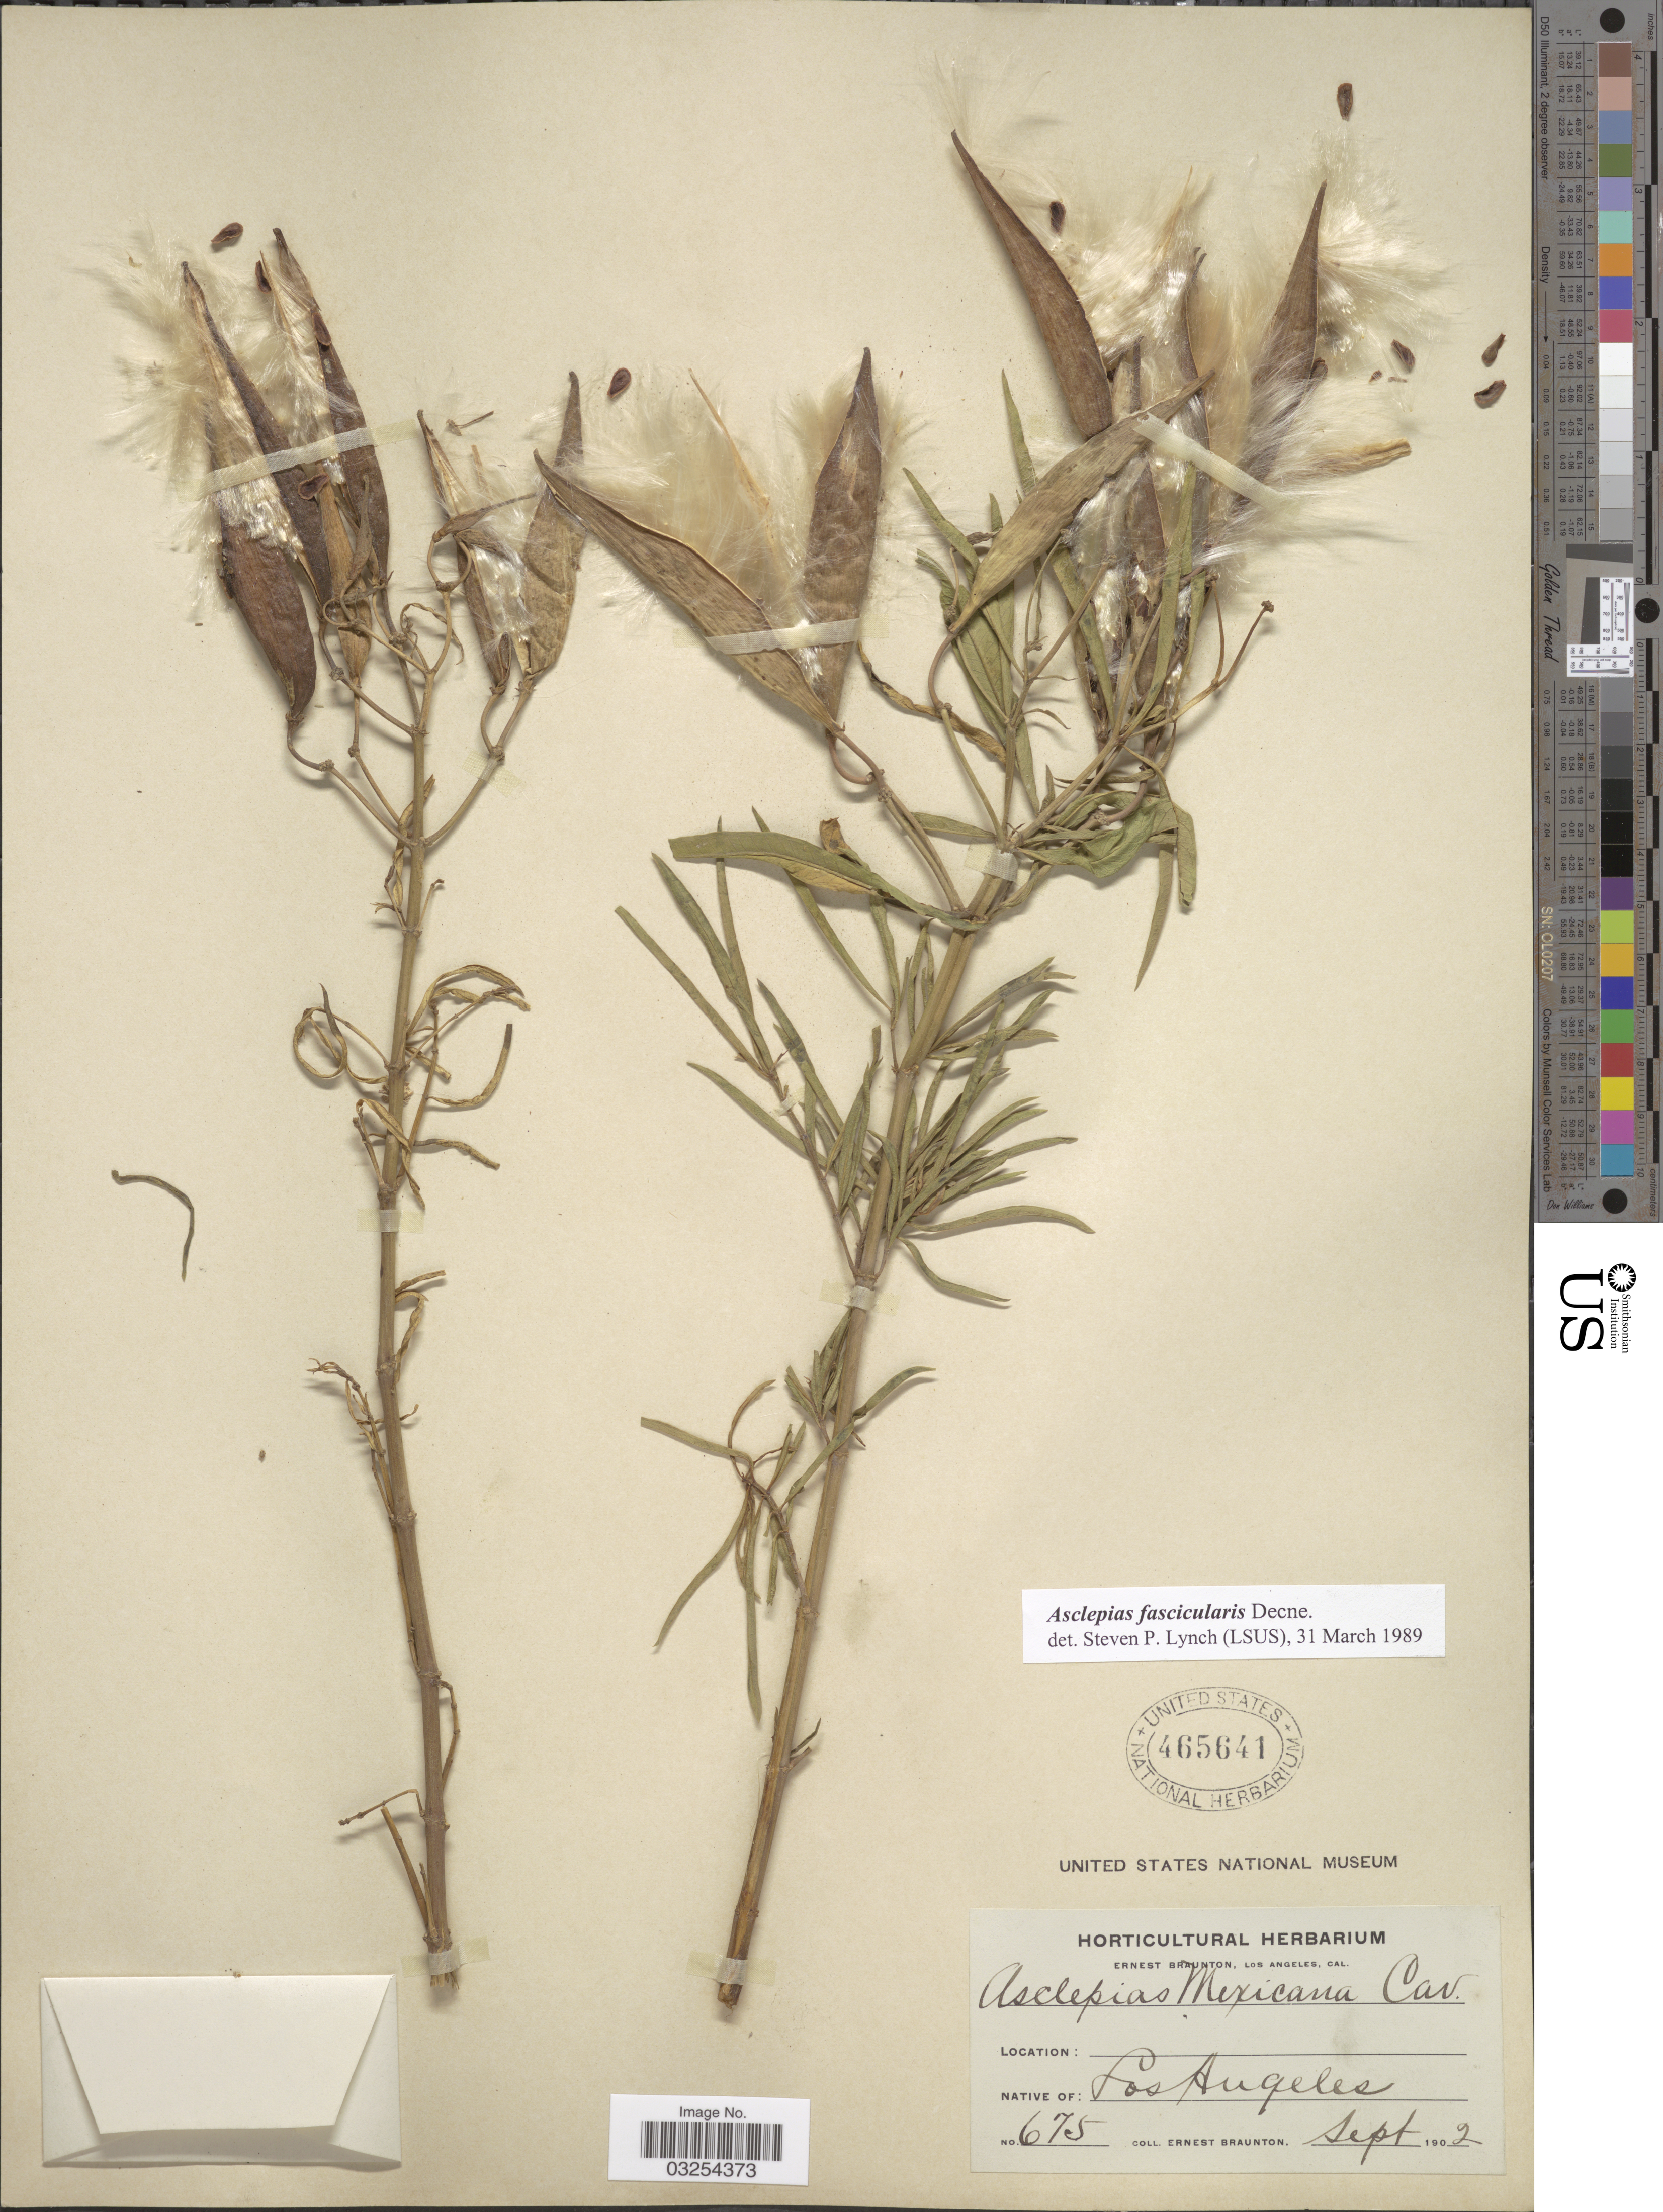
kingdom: Plantae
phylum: Tracheophyta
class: Magnoliopsida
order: Gentianales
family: Apocynaceae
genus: Asclepias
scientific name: Asclepias fascicularis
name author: Decne.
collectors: E. Braunton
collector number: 675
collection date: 1902-09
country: United States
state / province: California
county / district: Los Angeles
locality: Los Angeles.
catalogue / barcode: US 465641